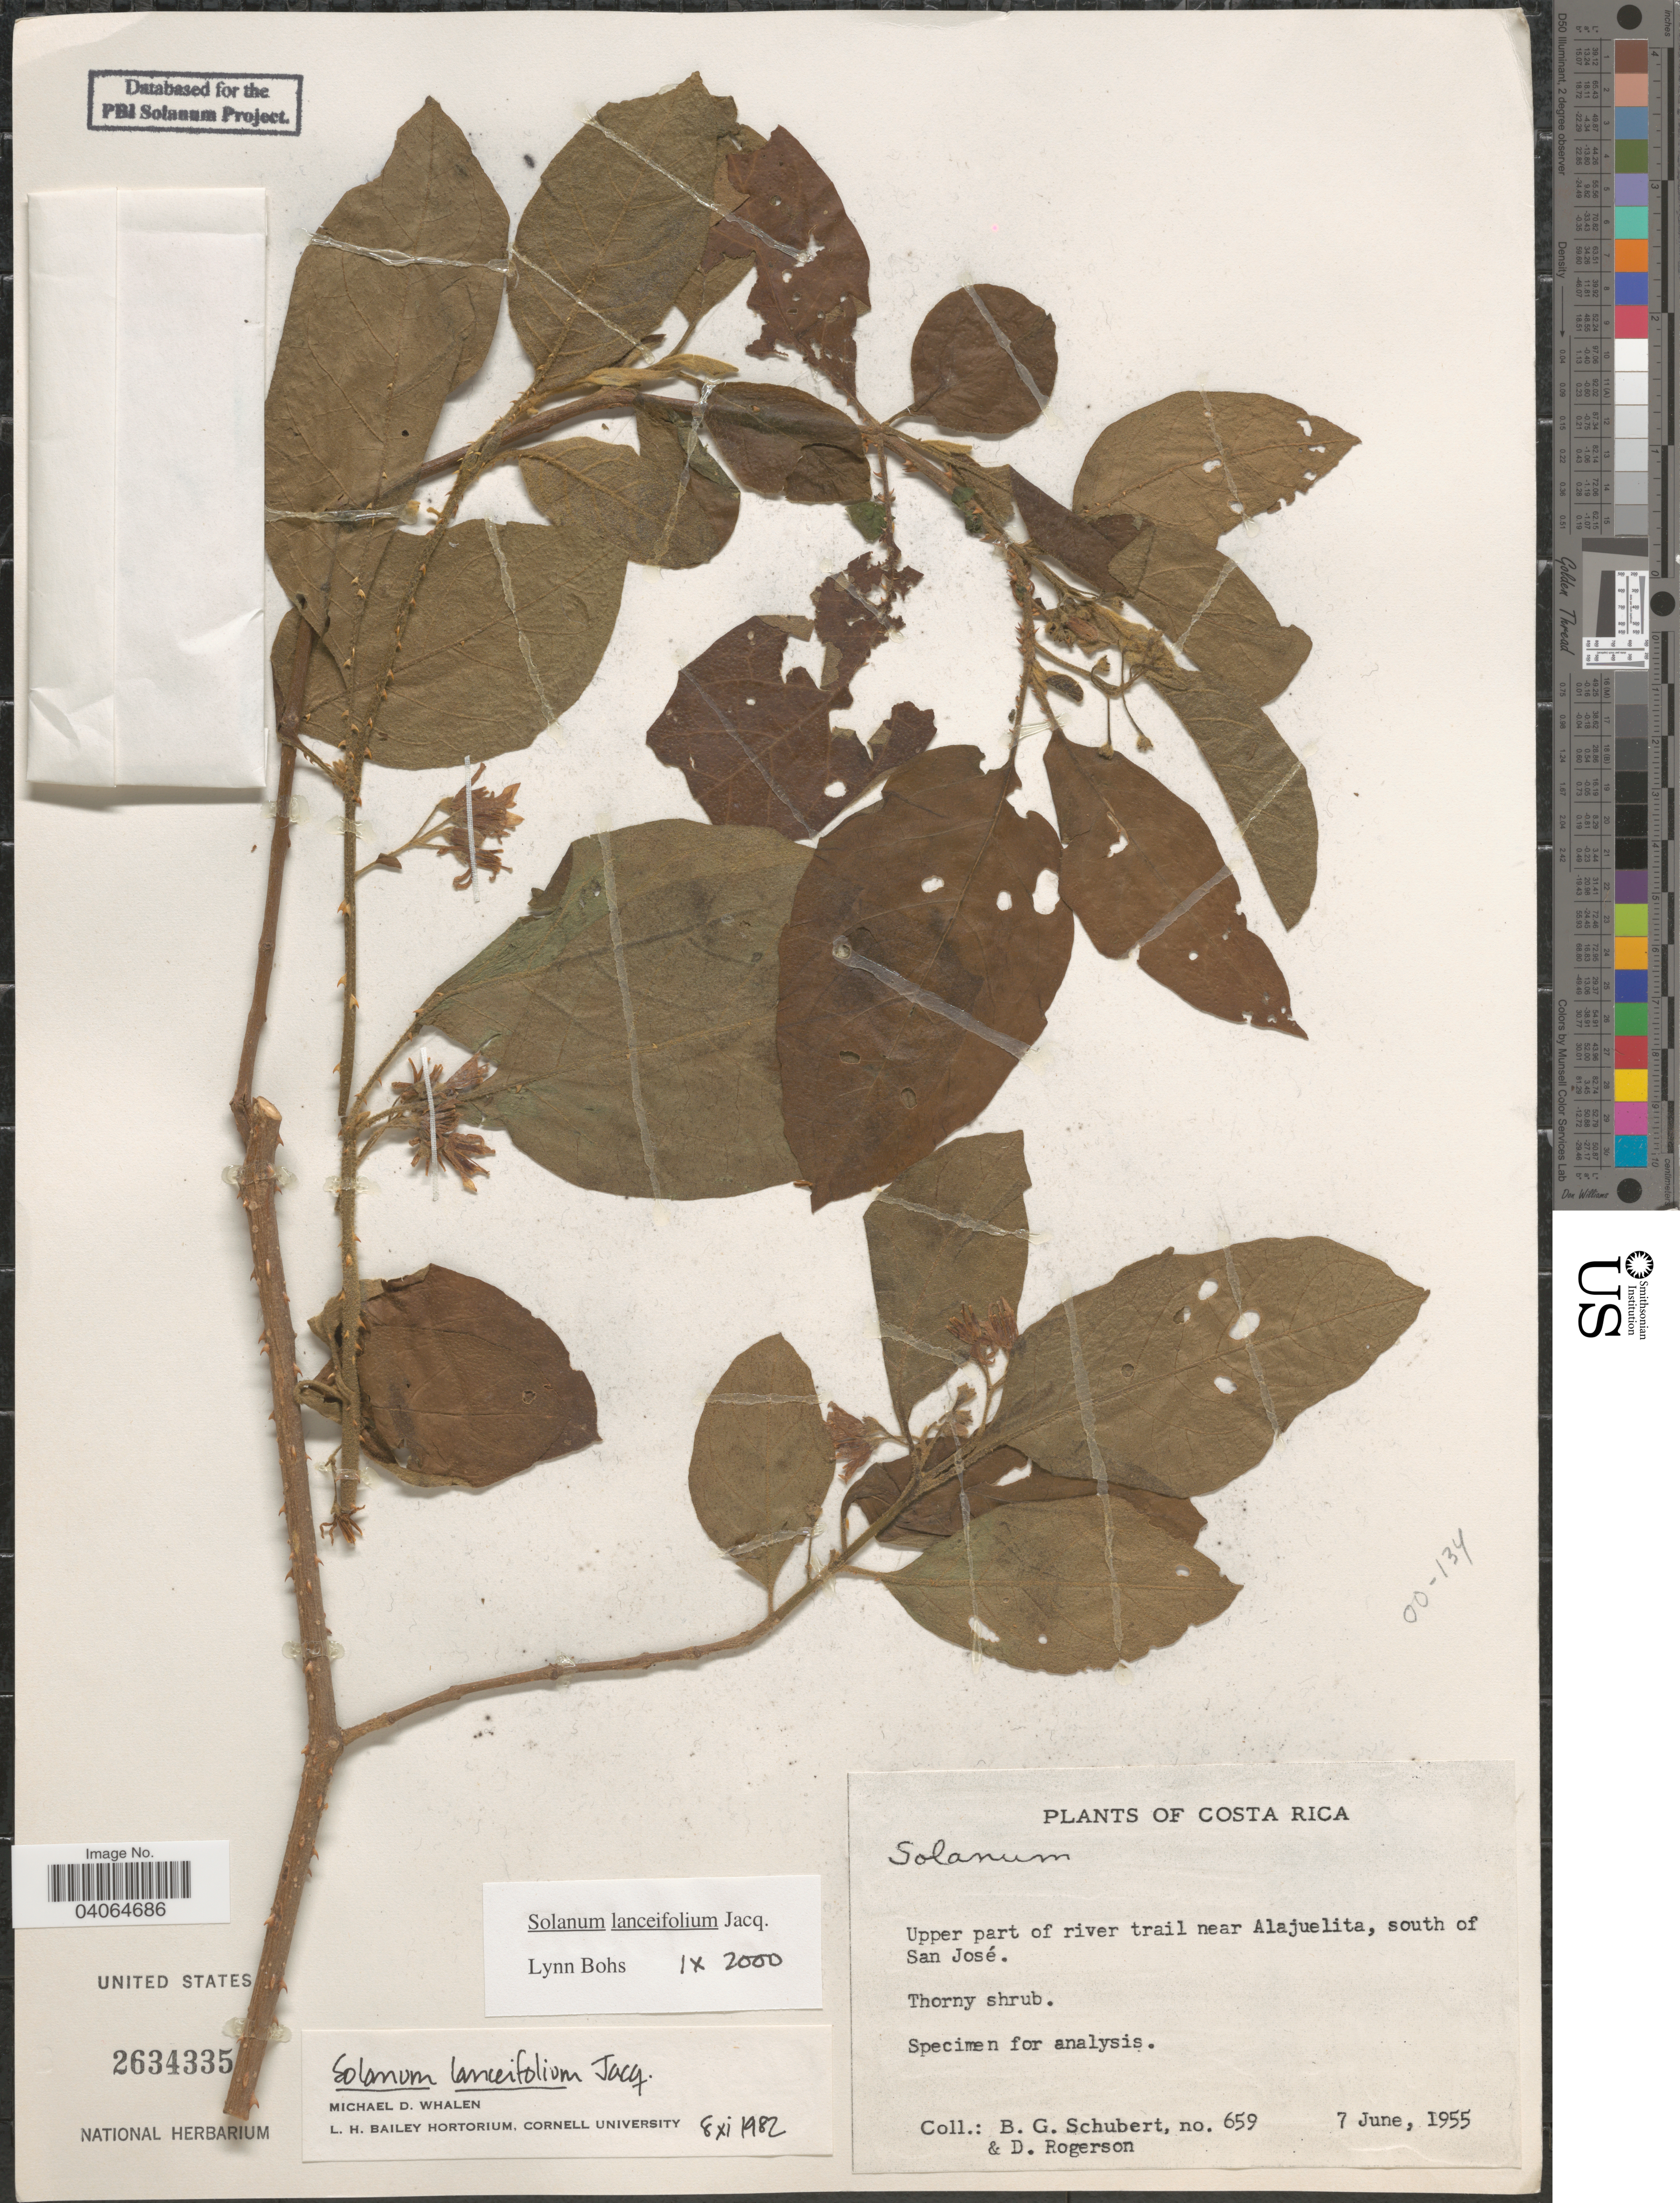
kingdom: Plantae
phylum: Tracheophyta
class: Magnoliopsida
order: Solanales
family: Solanaceae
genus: Solanum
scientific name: Solanum lanceifolium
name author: Jacq.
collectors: B. Schubert & D. Rogerson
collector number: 659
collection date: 1955-06-07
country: Costa Rica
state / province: San José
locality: Upper part of river trail near Alajuelita, south of San José.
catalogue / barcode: US 2634335